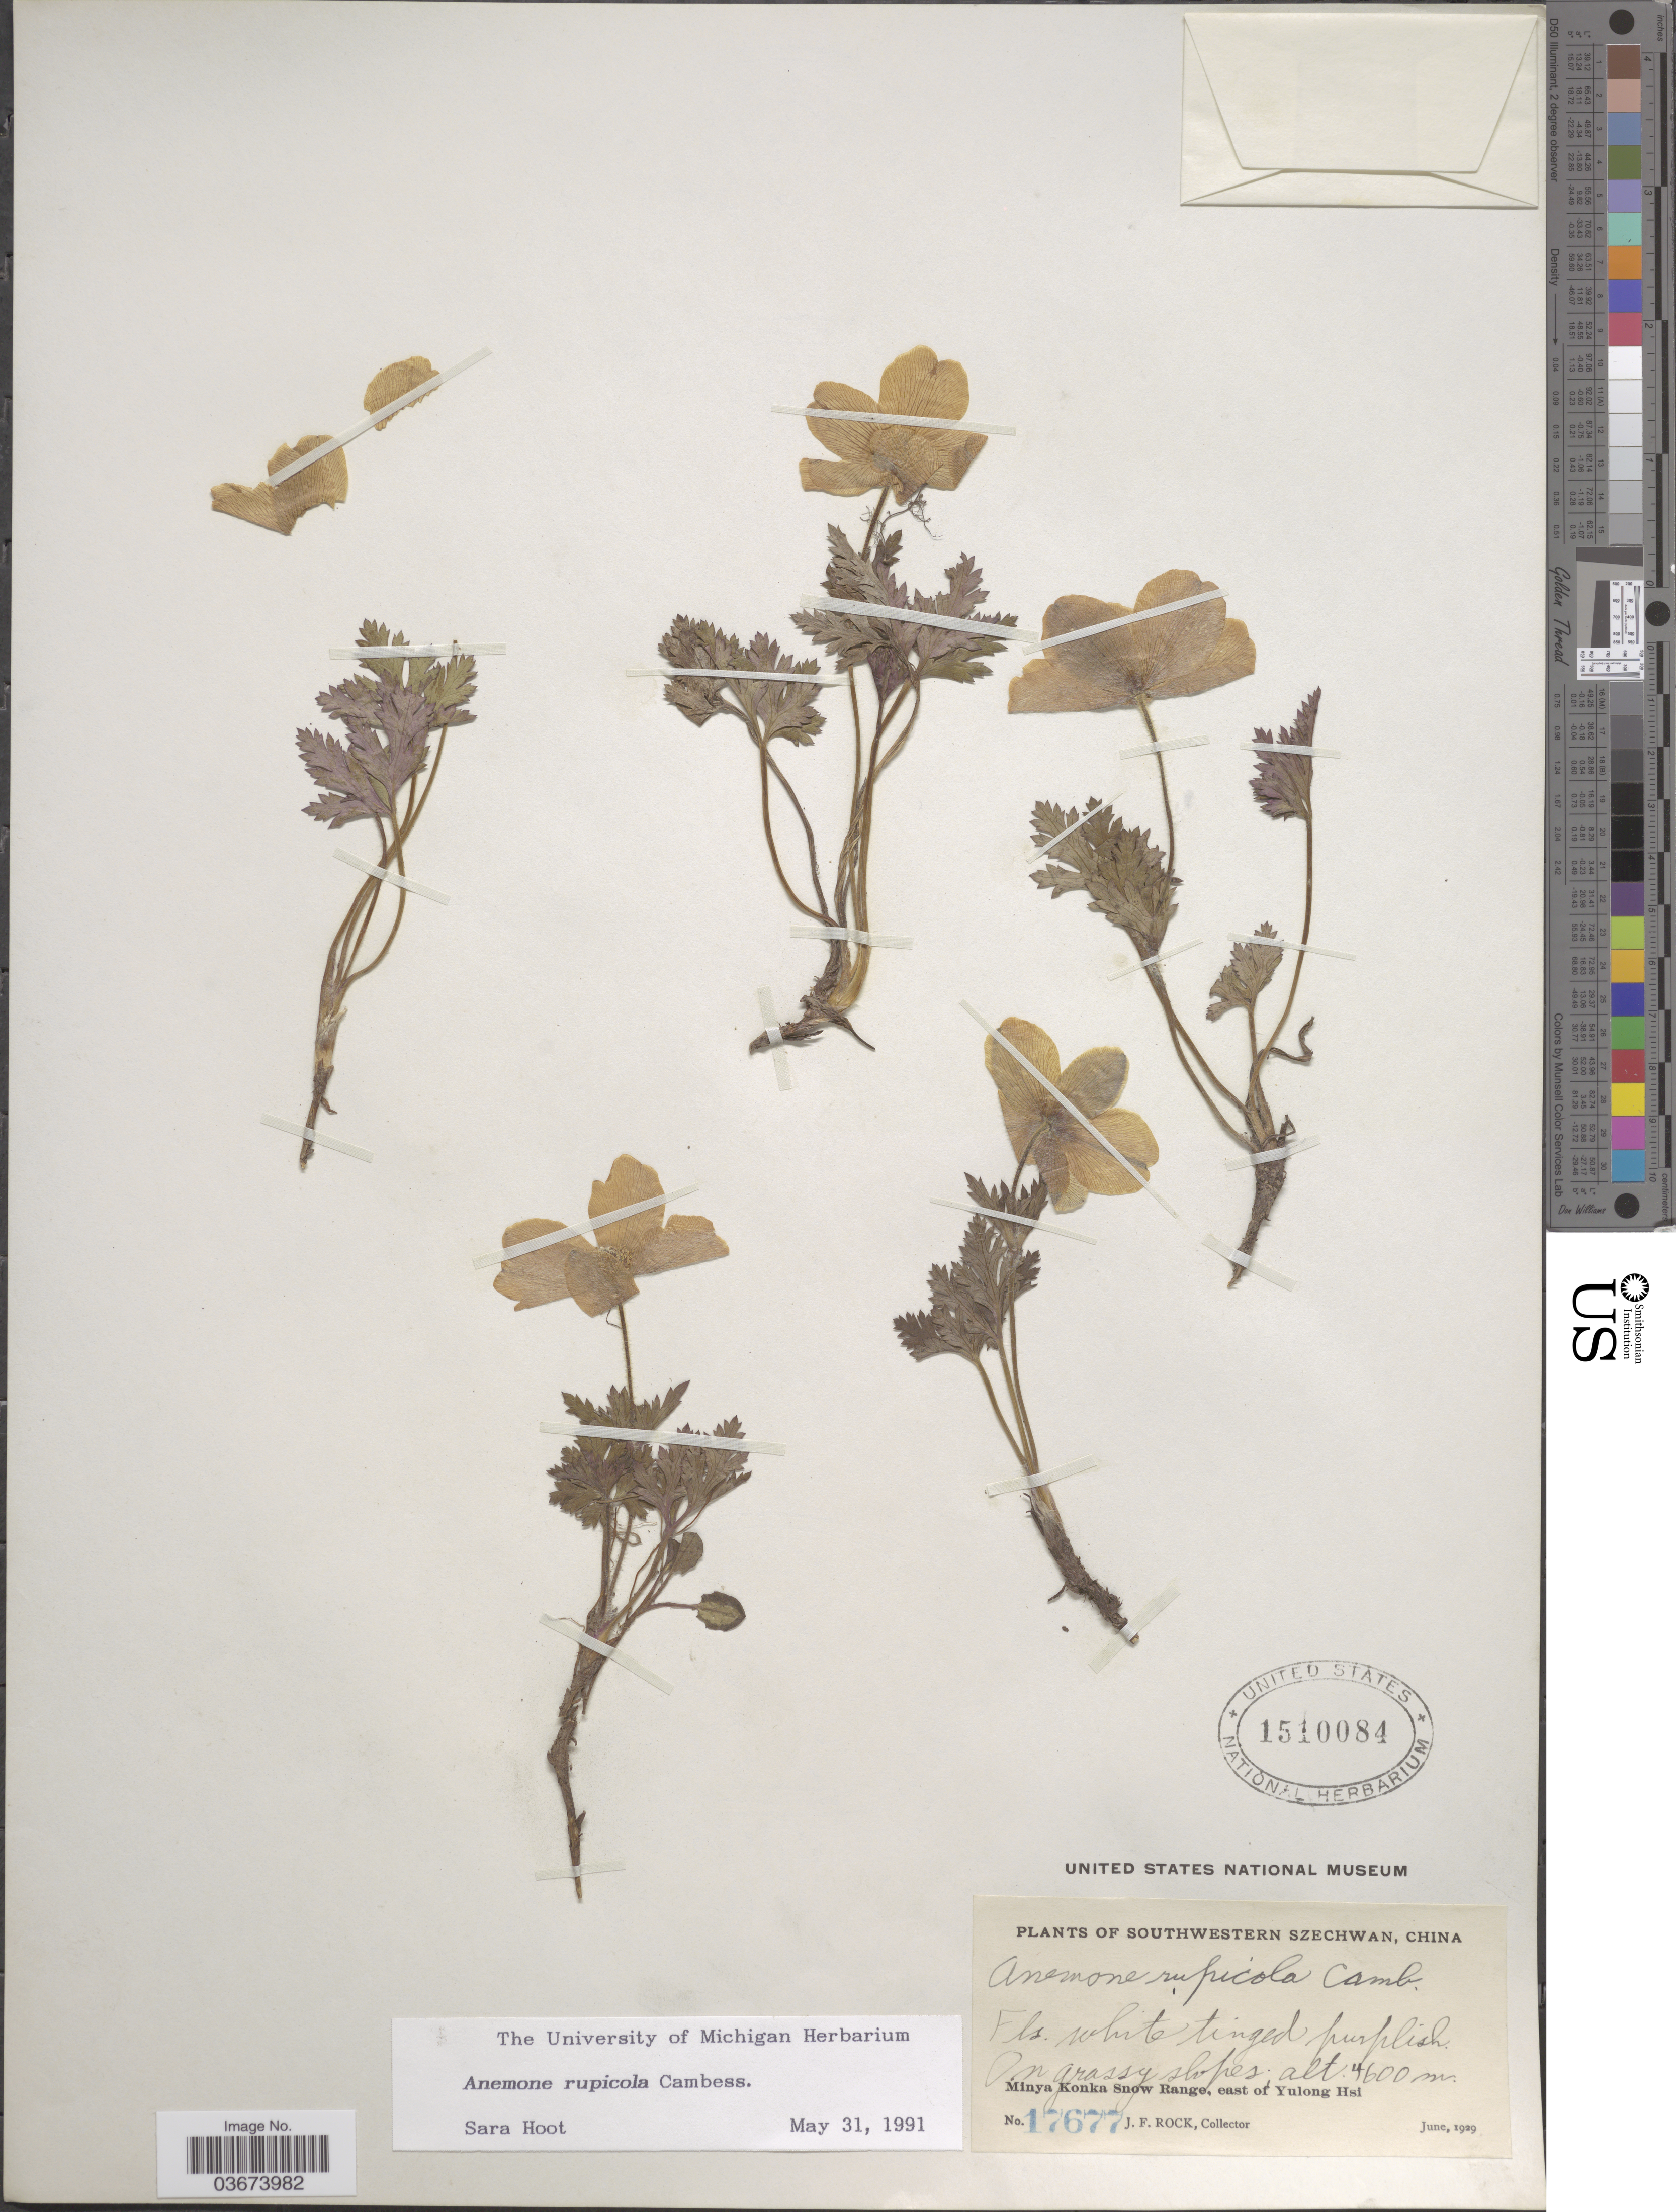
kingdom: Plantae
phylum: Tracheophyta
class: Magnoliopsida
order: Ranunculales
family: Ranunculaceae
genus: Anemone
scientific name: Anemone rupicola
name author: Cambess.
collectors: J. Rock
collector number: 17677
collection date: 1929-06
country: China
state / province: Sichuan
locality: Southwestern Szechwan. On grassy slopes. Minya Konka Snow Range, east of Yulong Hsi.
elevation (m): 4600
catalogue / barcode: US 1510084